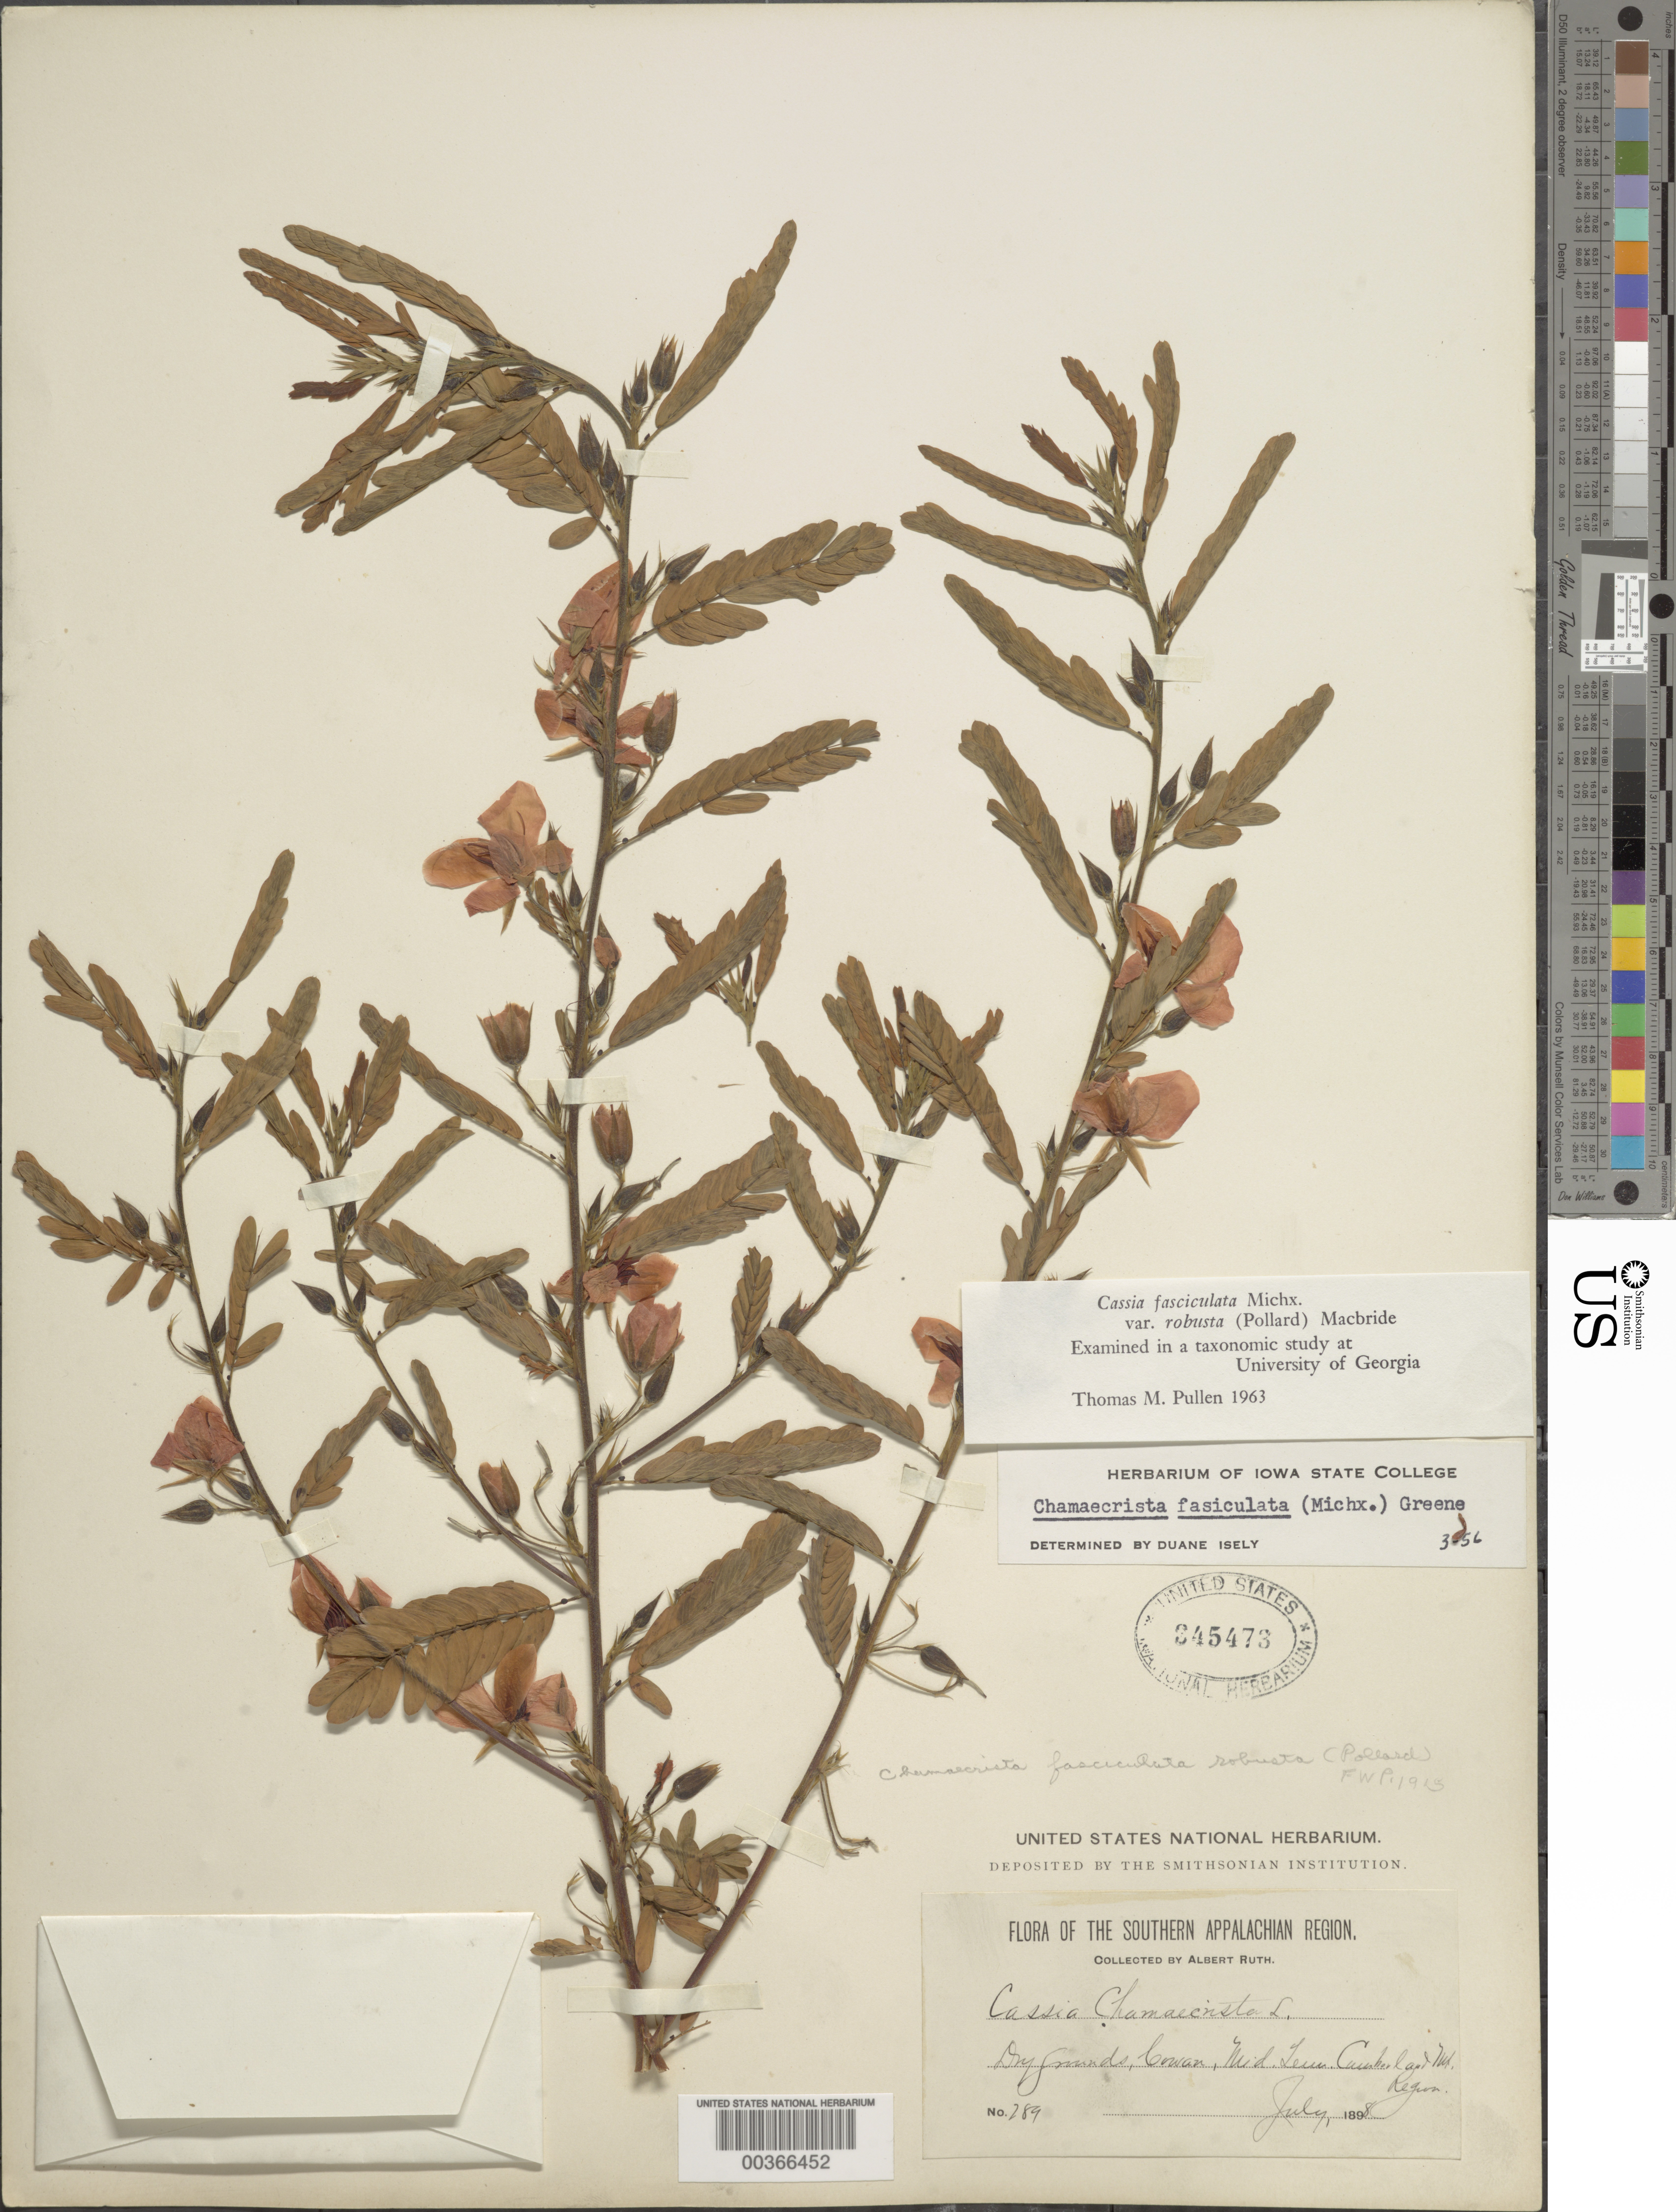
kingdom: Plantae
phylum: Tracheophyta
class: Magnoliopsida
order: Fabales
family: Fabaceae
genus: Chamaecrista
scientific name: Chamaecrista fasciculata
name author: (Michx.) Greene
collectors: A. Ruth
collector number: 289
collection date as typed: Jul 1898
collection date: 1898-07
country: United States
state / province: Tennessee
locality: Cowan, mid tennessee, cumberland mt. region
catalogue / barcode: US 845478